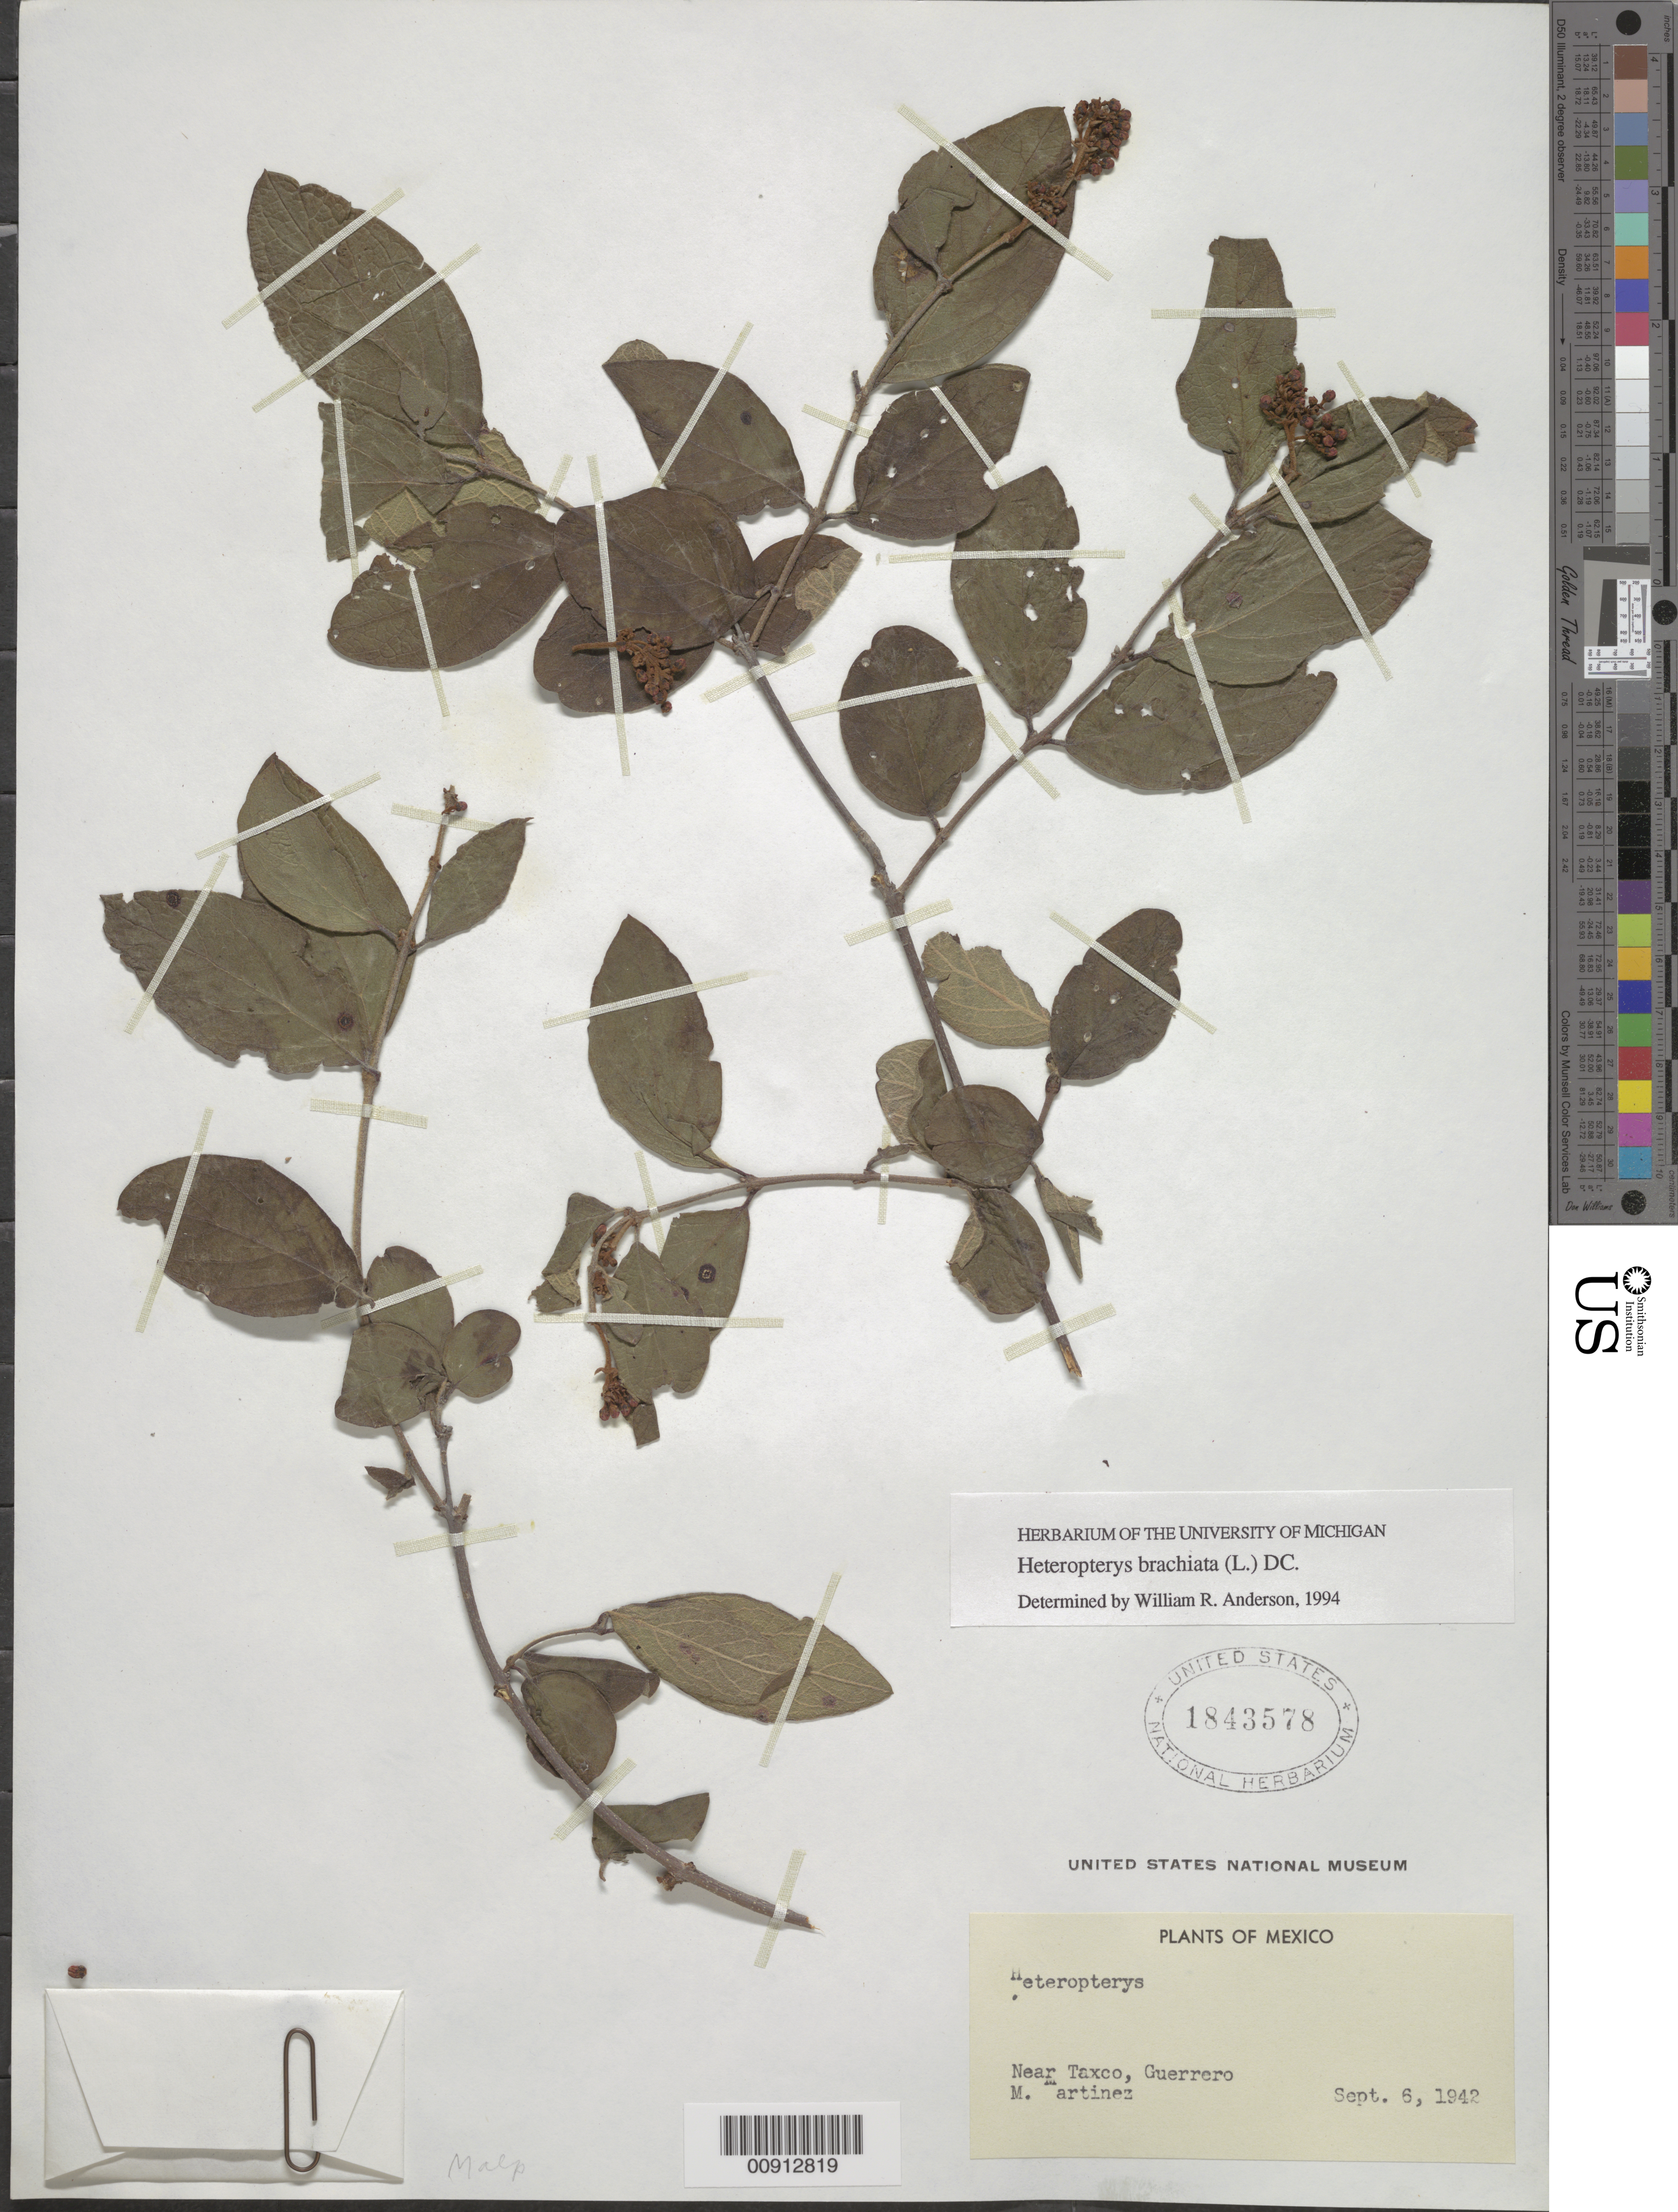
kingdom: Plantae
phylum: Tracheophyta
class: Magnoliopsida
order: Malpighiales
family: Malpighiaceae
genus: Heteropterys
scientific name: Heteropterys brachiata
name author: (L.) DC.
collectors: M. Martinez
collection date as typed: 06 Sep 1942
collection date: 1942-09-06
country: Mexico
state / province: Guerrero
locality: Near Taxco, Guerrero.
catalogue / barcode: US 1843578